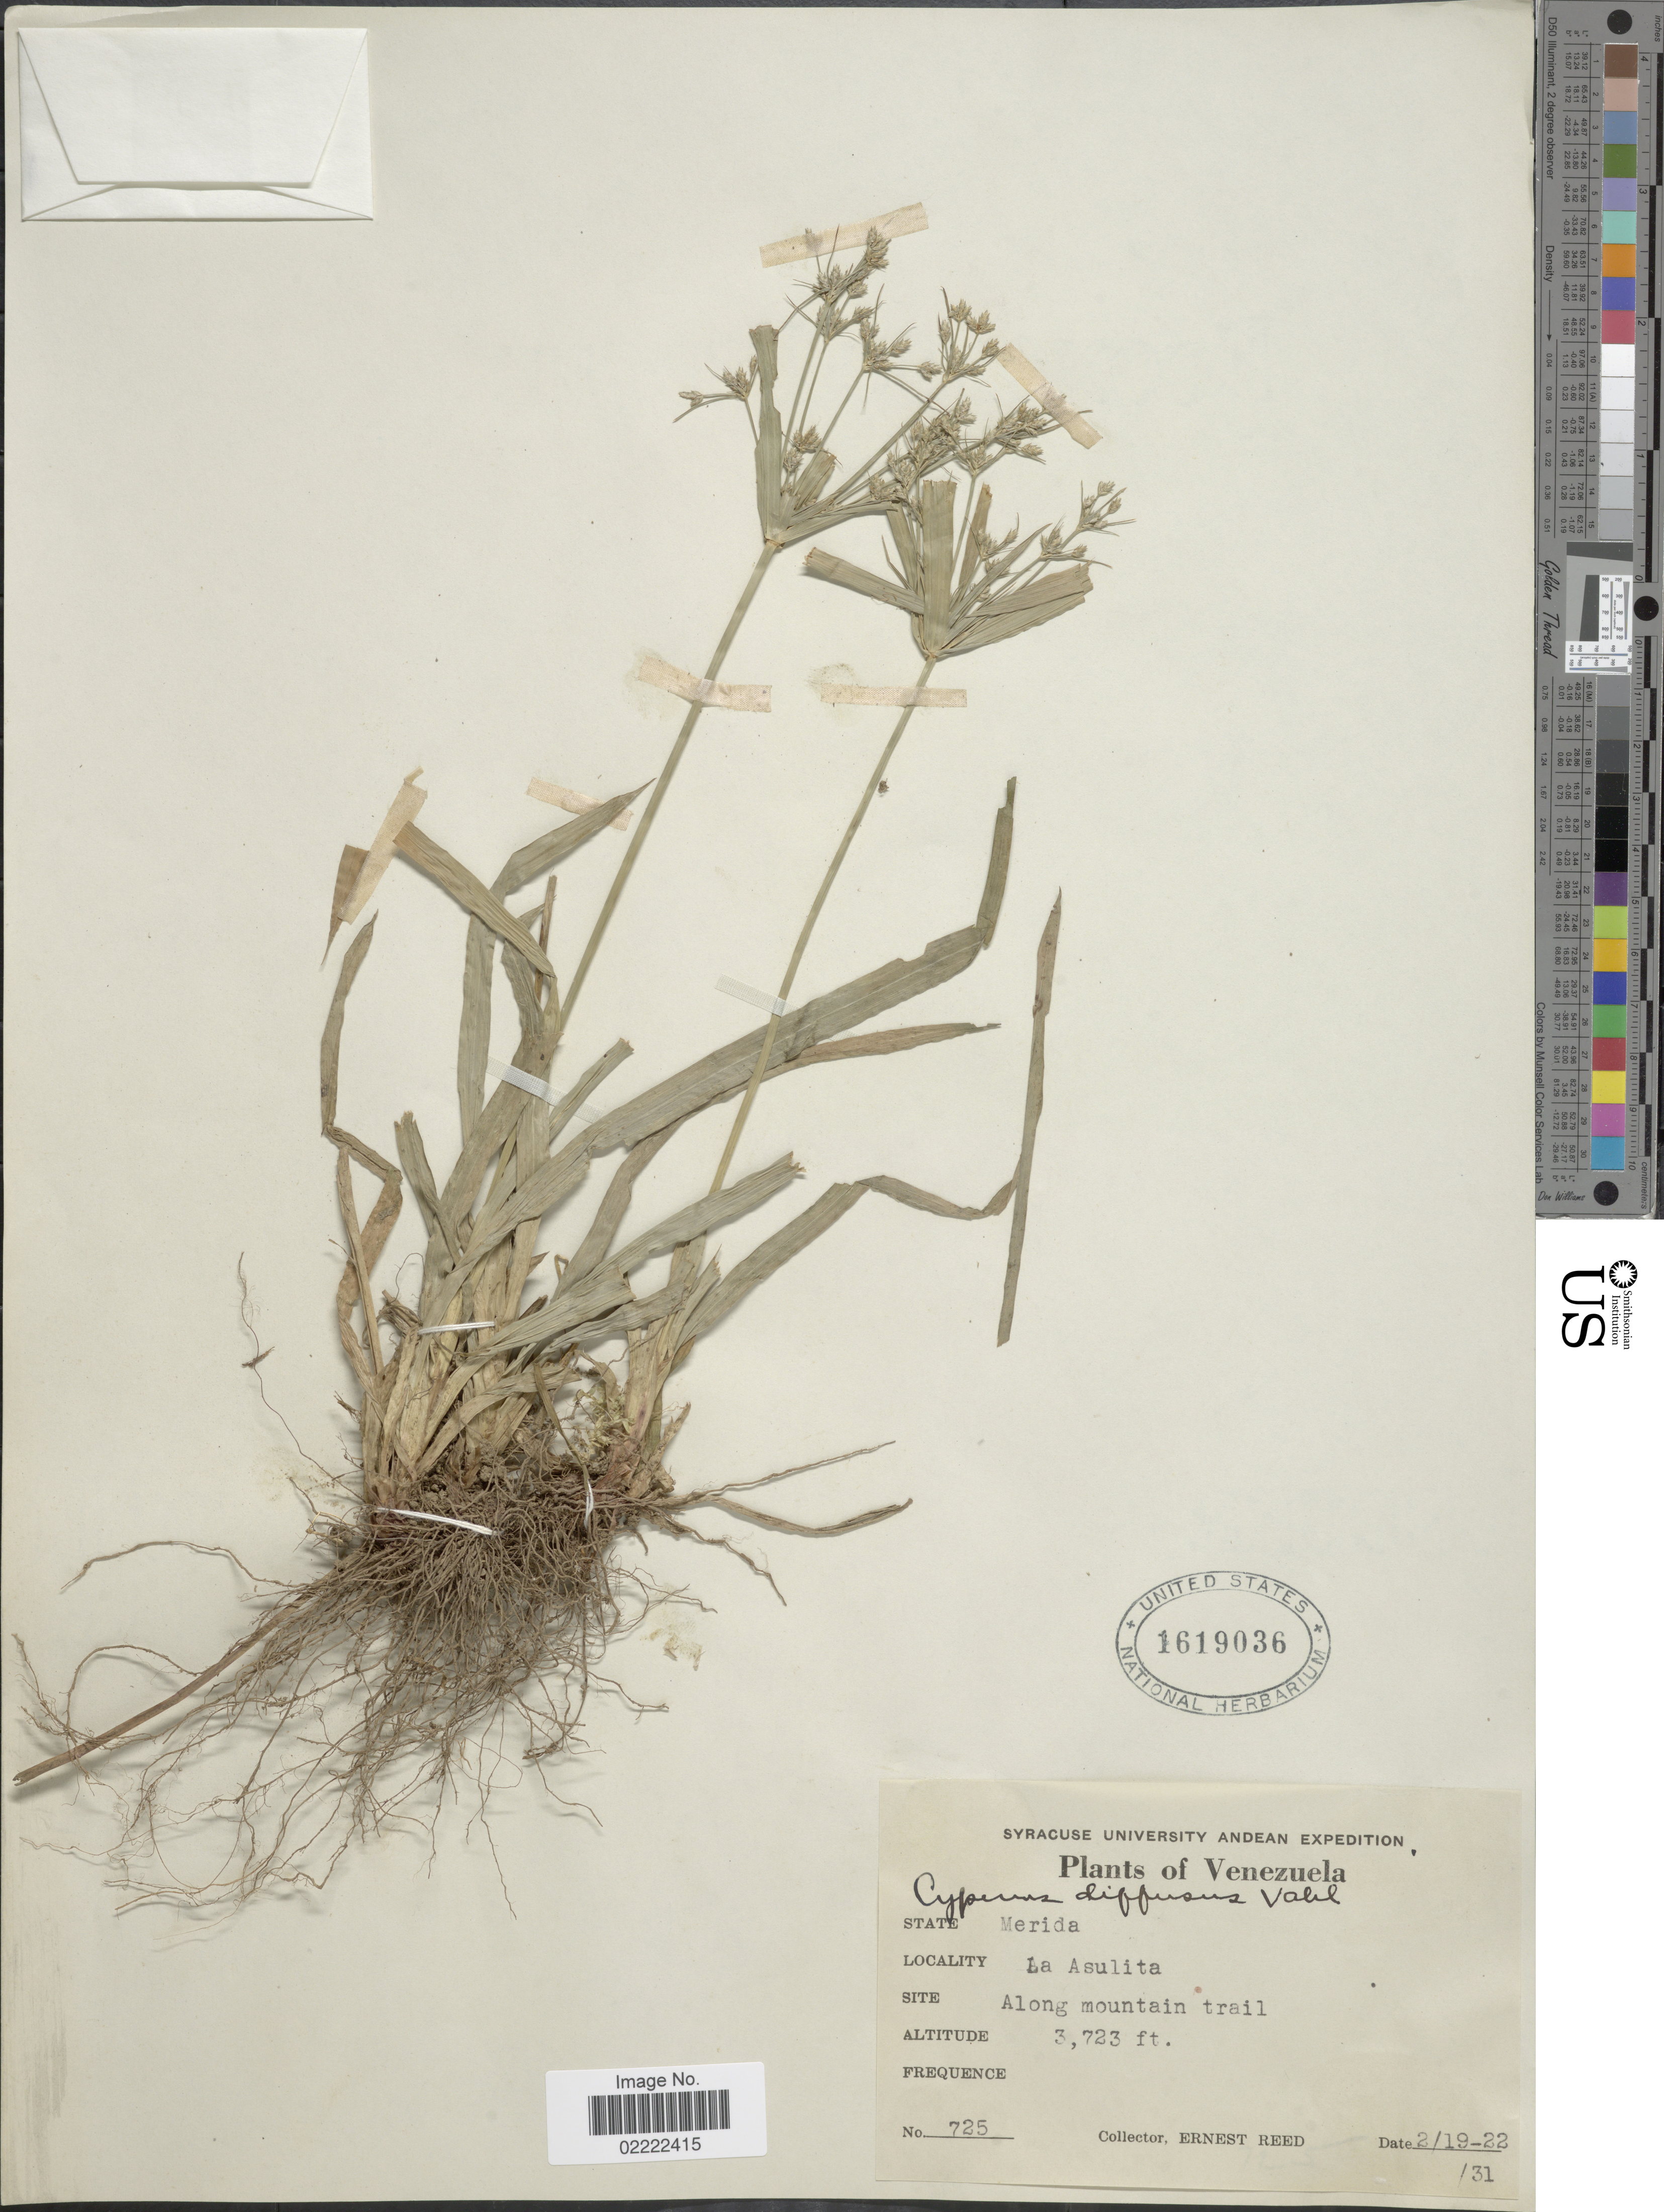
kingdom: Plantae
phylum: Tracheophyta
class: Liliopsida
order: Poales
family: Cyperaceae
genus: Cyperus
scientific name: Cyperus laxus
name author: Lam.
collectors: E. Reed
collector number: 725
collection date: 1931-02-19/1931-02-22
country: Venezuela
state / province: Mérida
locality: La Asulita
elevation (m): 1135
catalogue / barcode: US 1619036